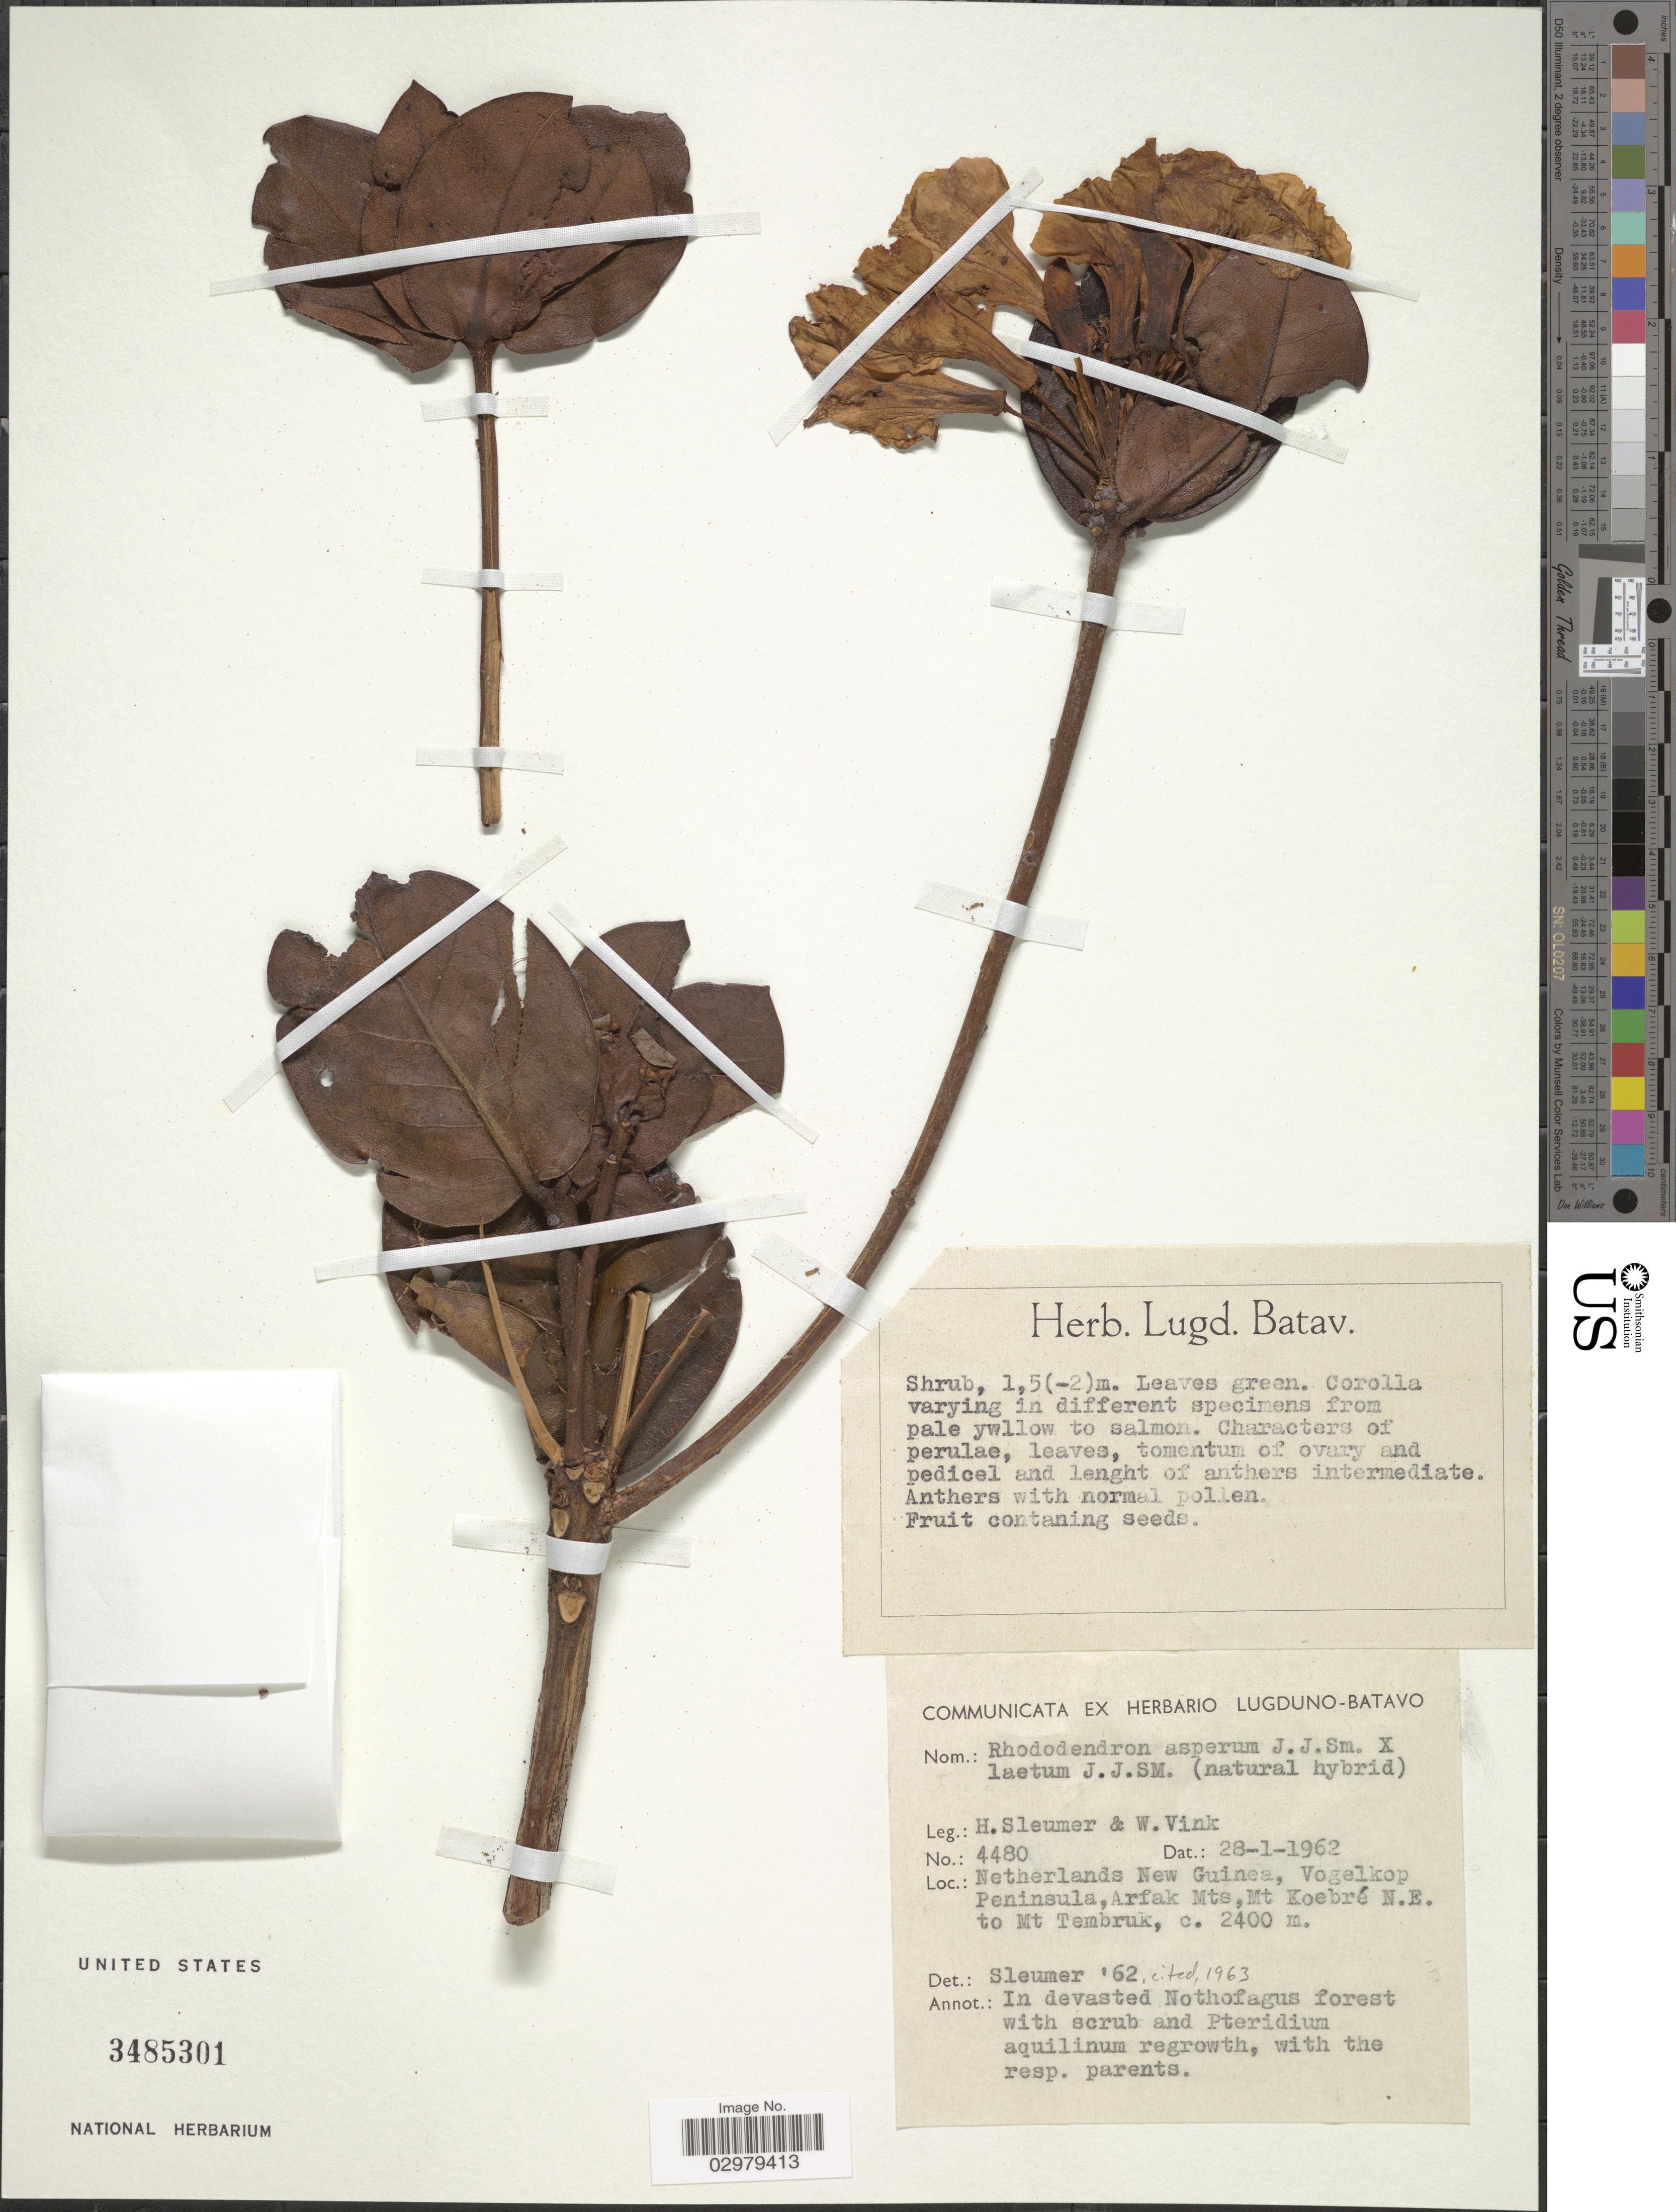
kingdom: Plantae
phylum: Tracheophyta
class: Magnoliopsida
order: Ericales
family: Ericaceae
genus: Rhododendron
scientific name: Rhododendron asperum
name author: J.J. Sm.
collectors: H. O. Sleumer & W. Vink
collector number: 4480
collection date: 1962-01-28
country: Indonesia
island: New Guinea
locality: Netherlands New Guinea, Vogelkop Peninsula, Arfak Mts, Mt Koebré N.E. to Mt Tembruk.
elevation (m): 2400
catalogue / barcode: US 3485301